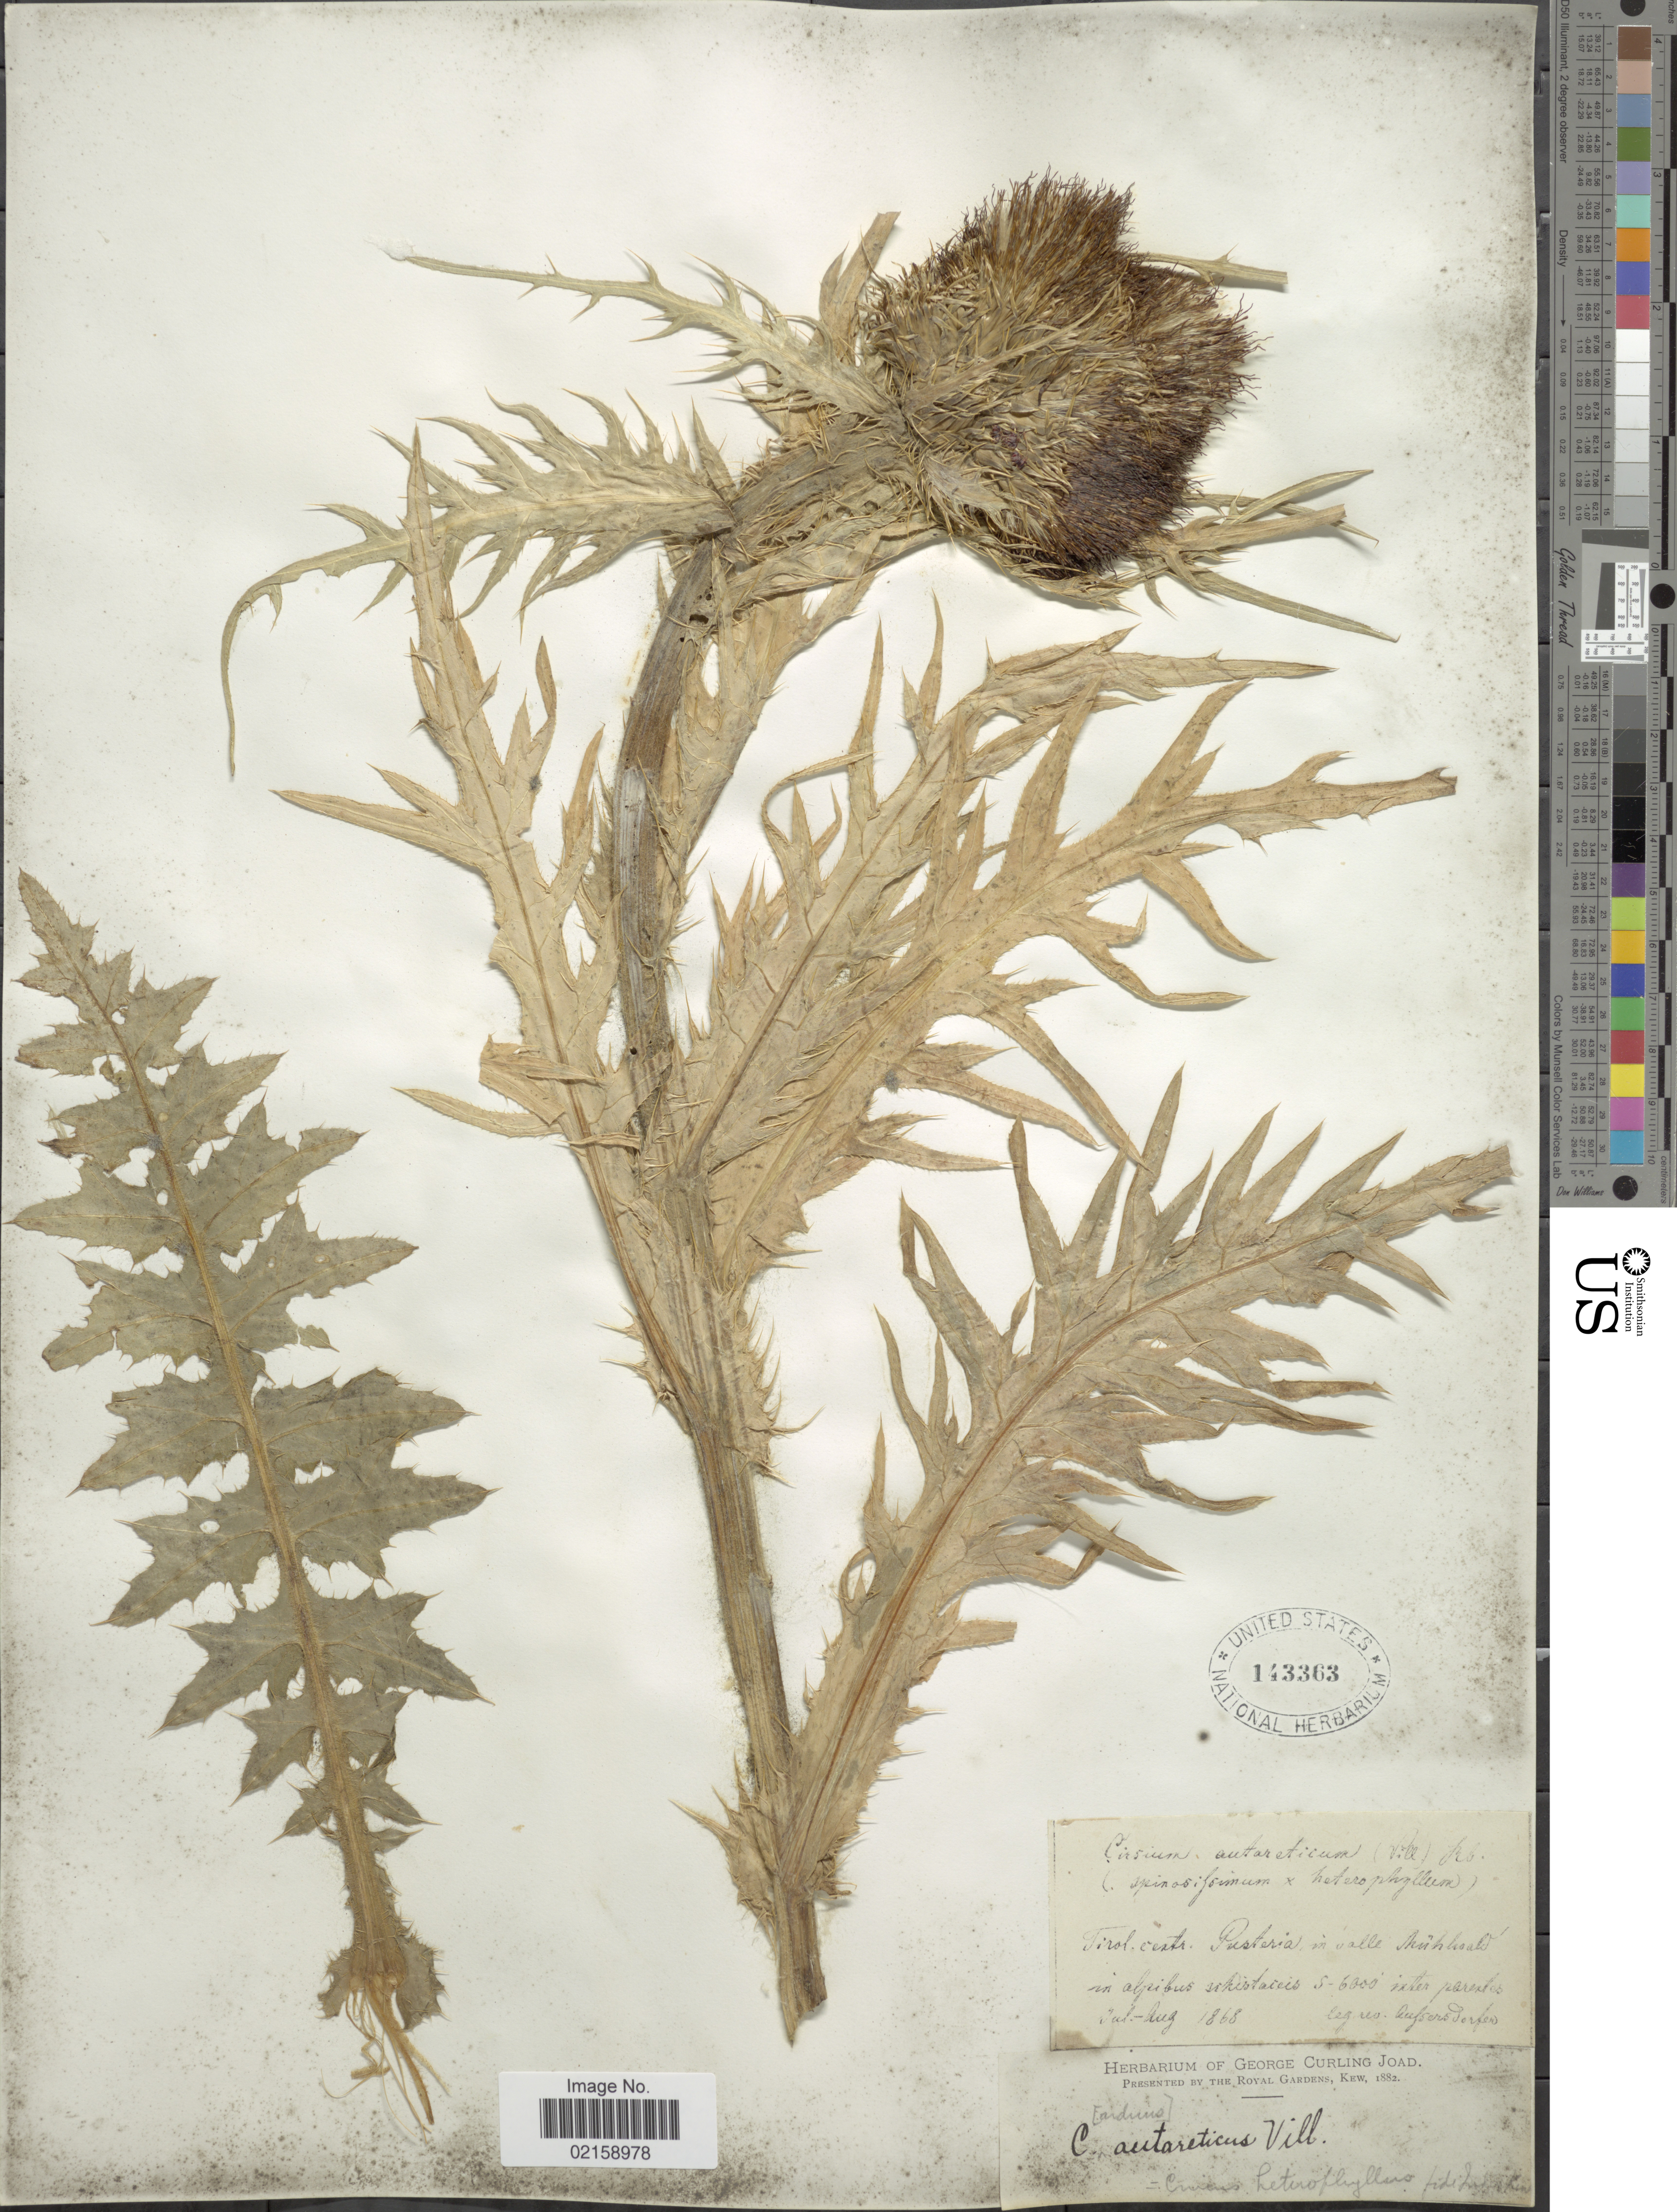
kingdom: Plantae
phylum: Tracheophyta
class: Magnoliopsida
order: Asterales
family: Asteraceae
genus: Cirsium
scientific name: Cirsium heterophyllum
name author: (L.) Hill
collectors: A. Torfen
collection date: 1868-07/1868-08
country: Austria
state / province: Tirol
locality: Presteria in valle Skuhsaht in alpibus schistaices inter parentes. [interpreted]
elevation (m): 1524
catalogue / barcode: US 143363